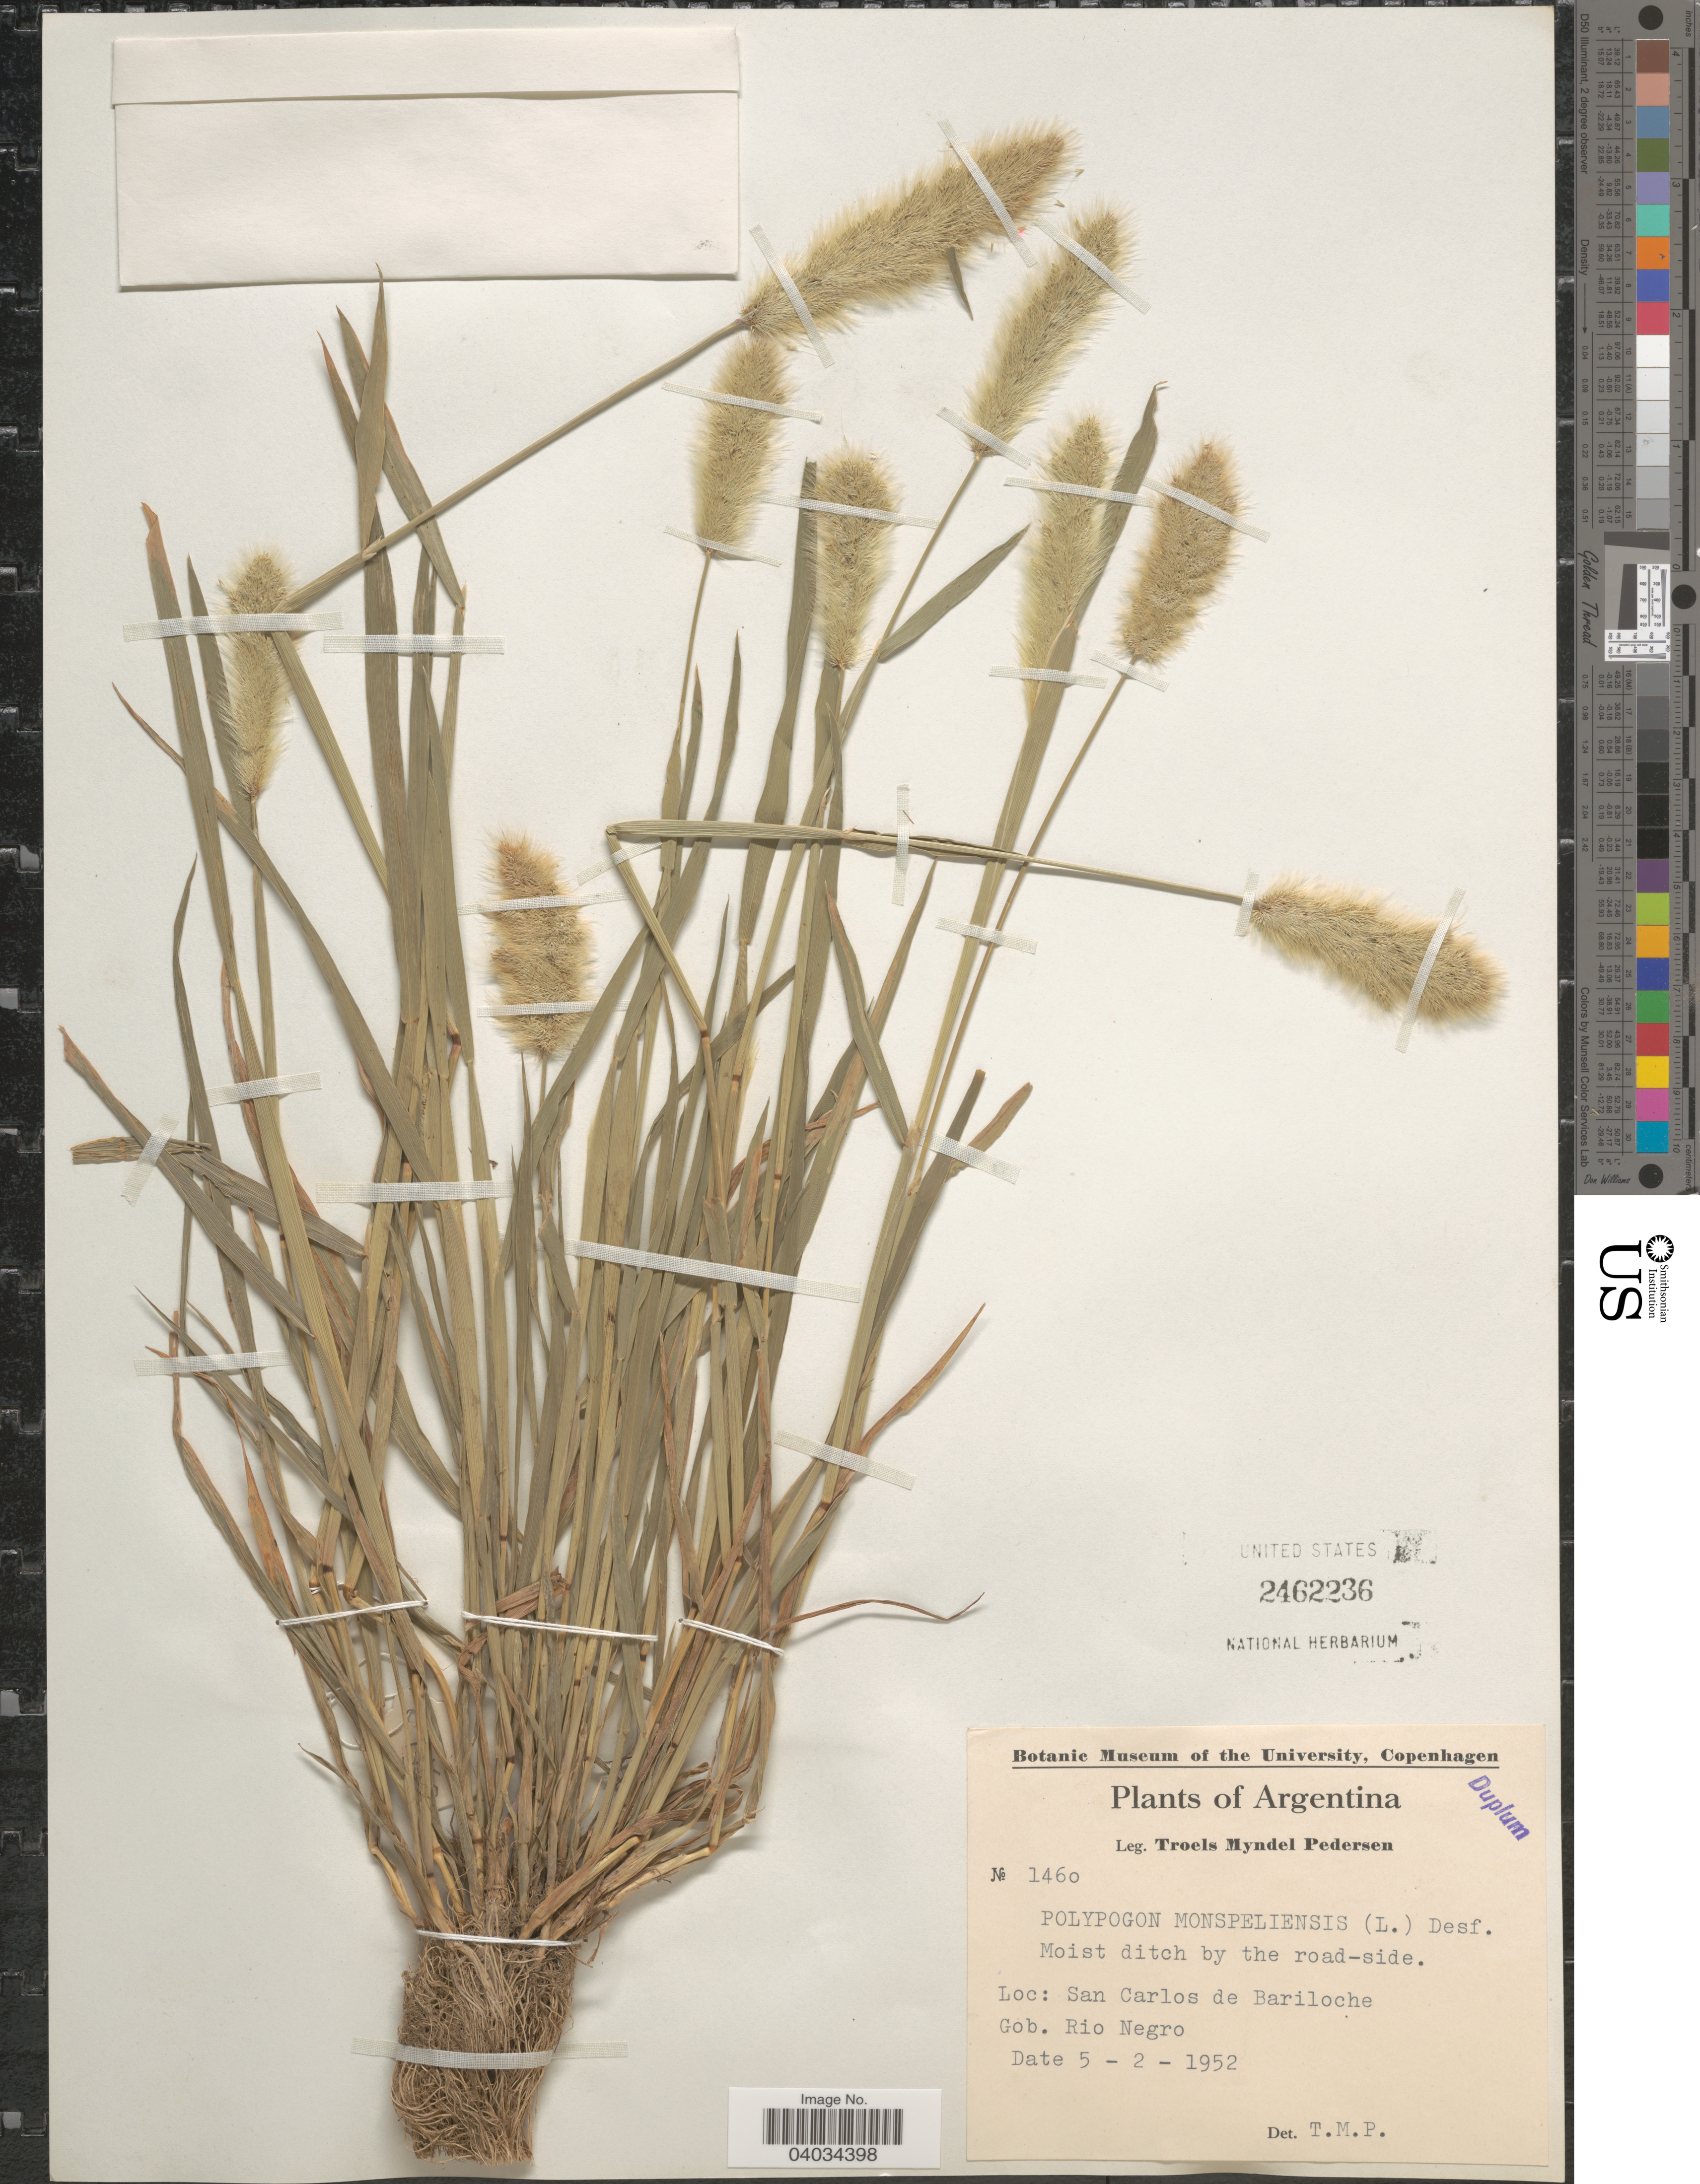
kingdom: Plantae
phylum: Tracheophyta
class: Liliopsida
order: Poales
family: Poaceae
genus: Polypogon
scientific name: Polypogon monspeliensis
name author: (L.) Desf.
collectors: T. Pederson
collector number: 1460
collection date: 1952-02-05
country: Argentina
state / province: Rio Negro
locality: Moist ditch by the road-side. San Carlos de Bariloche. Gob. Rio Negro.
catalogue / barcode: US 2462236